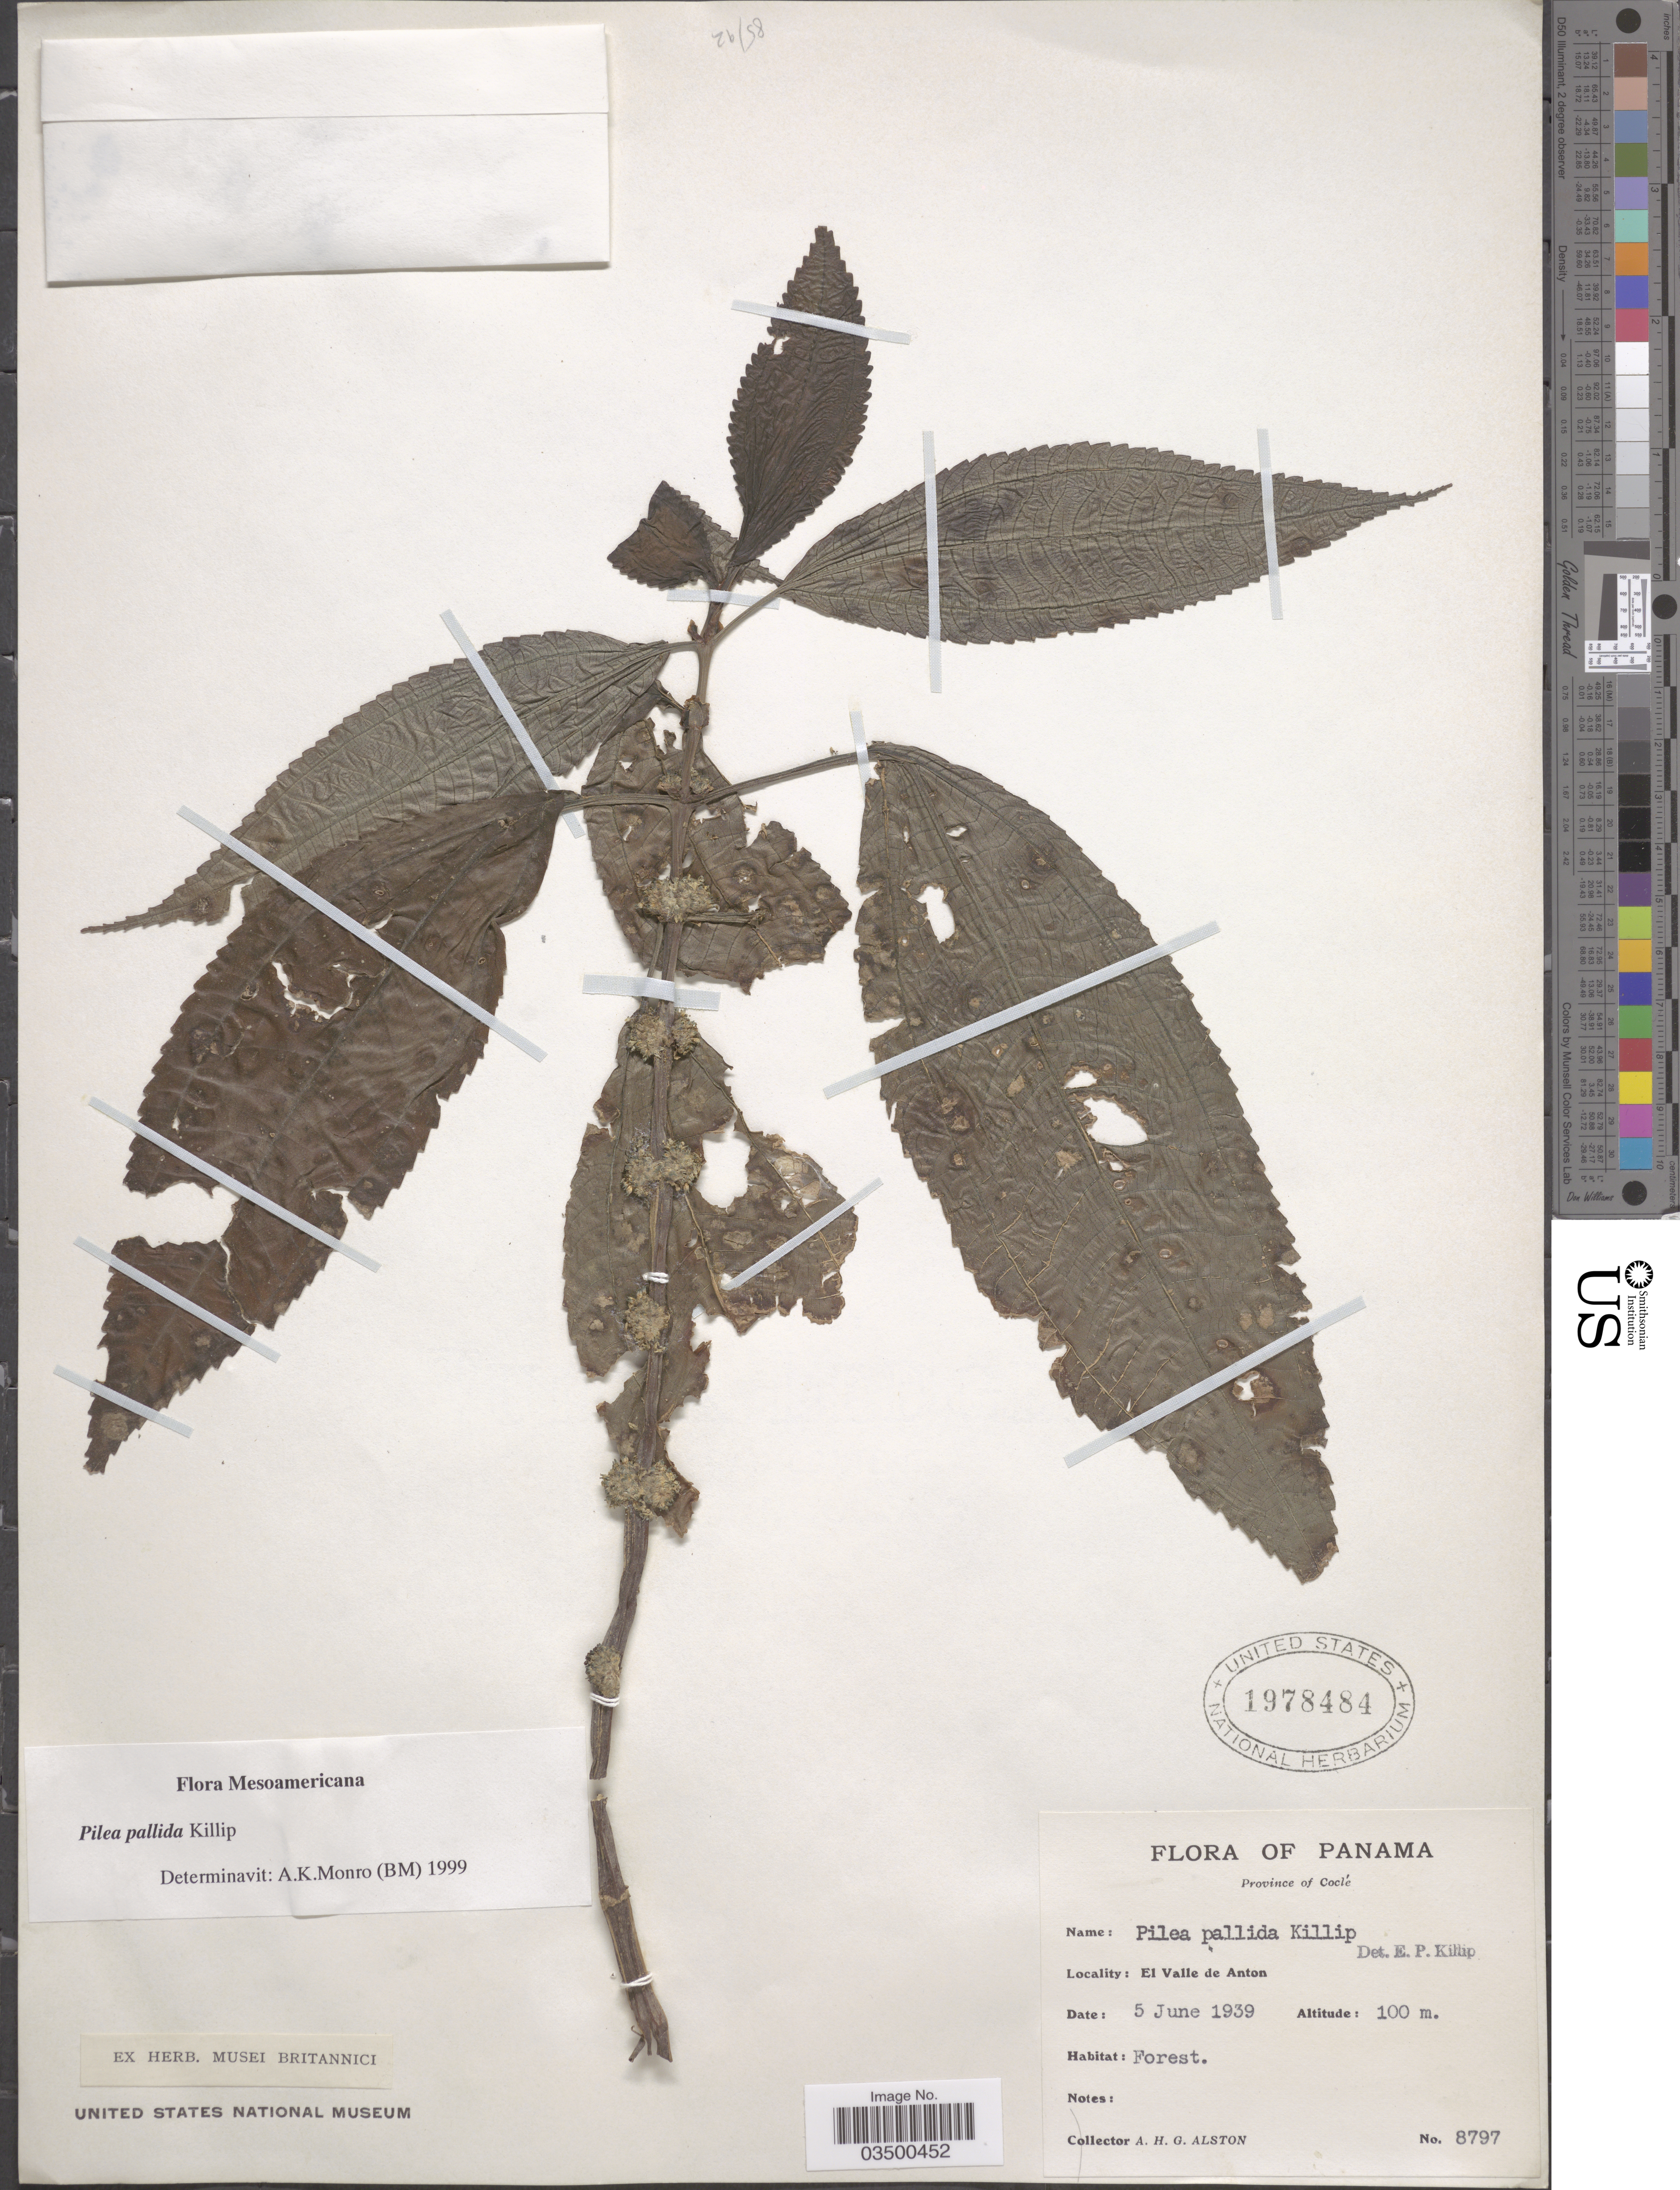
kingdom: Plantae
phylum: Tracheophyta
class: Magnoliopsida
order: Rosales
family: Urticaceae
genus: Pilea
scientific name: Pilea pallida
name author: Killip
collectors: A. H. Alston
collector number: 8797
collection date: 1939-06-05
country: Panama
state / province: Cocle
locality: El Valle de Anton.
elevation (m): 100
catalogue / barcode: US 1978484